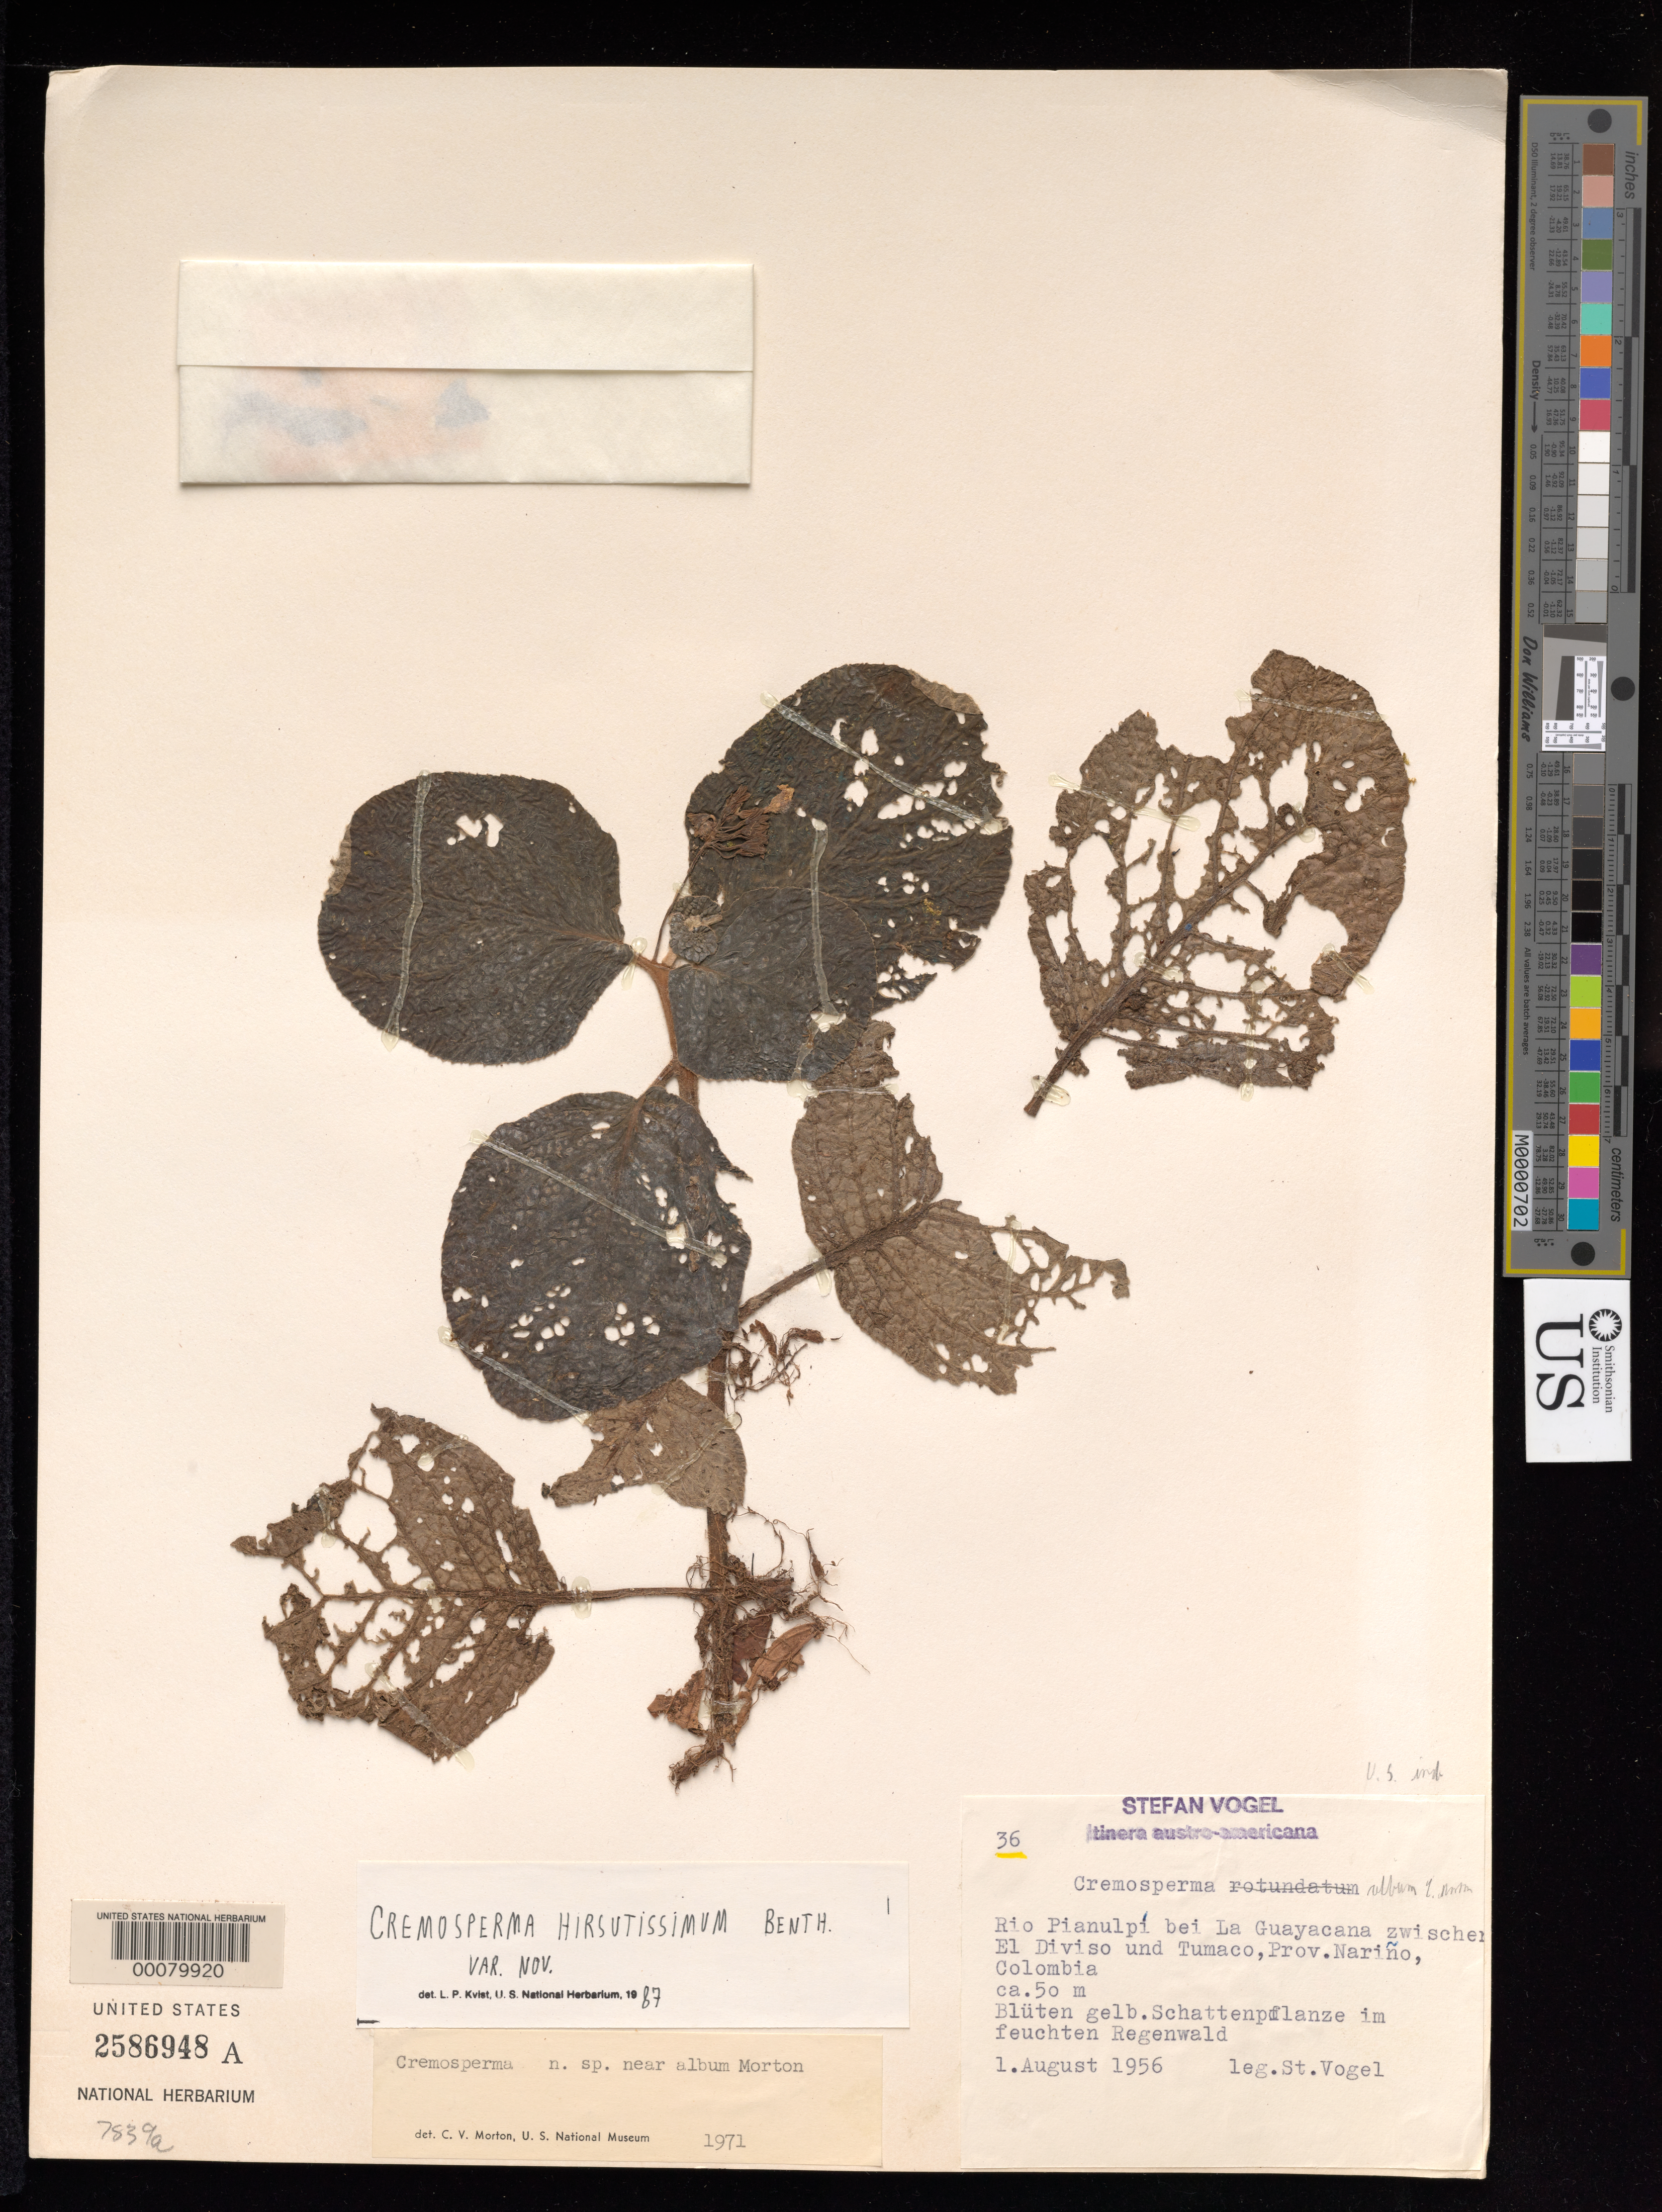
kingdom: Plantae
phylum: Tracheophyta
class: Magnoliopsida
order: Lamiales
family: Gesneriaceae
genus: Cremosperma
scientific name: Cremosperma hirsutissimum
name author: Benth.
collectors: S. Vogel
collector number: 36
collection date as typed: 01 Aug 1956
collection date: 1956-08-01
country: Colombia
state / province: Nariño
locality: Rio Pianulpi by La Guayacana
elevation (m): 50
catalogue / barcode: US 2586948A